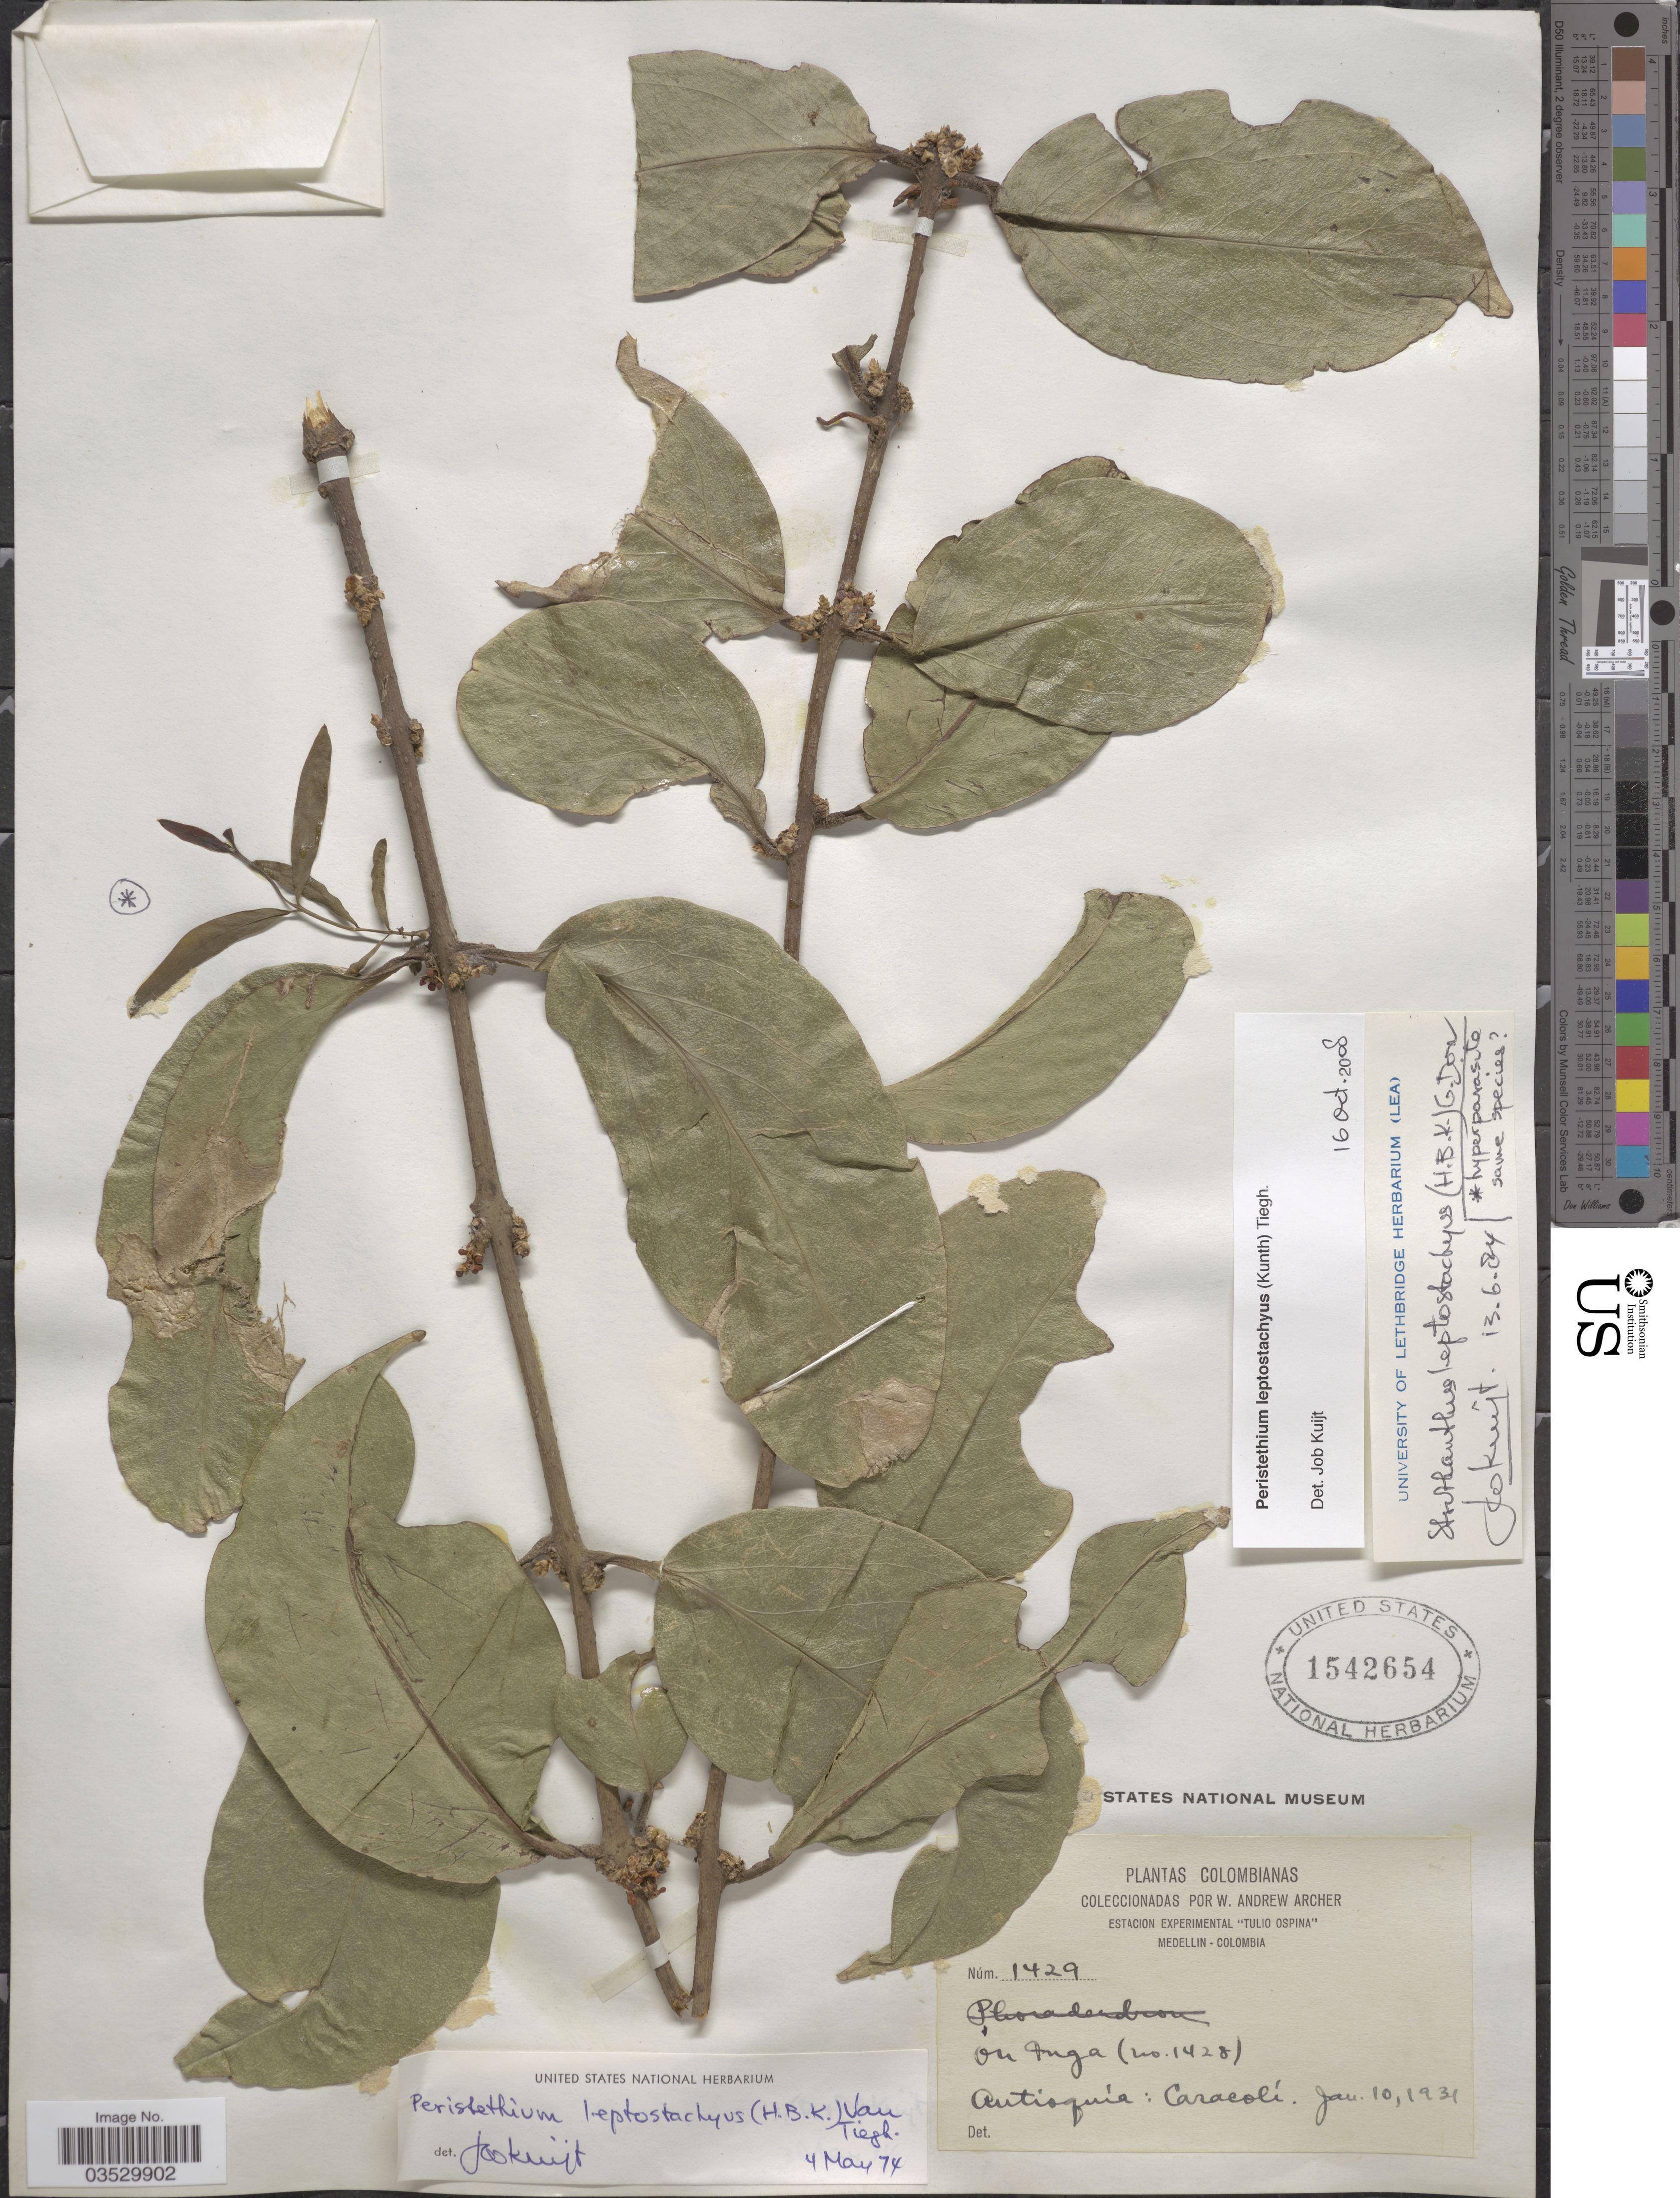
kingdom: Plantae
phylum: Tracheophyta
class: Magnoliopsida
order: Santalales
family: Loranthaceae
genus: Peristethium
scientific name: Peristethium leptostachyum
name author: (Kunth) Tiegh.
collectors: W. A. Archer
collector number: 1429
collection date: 1931-01-10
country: Colombia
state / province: Antioquia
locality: Caracolí.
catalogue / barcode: US 1542654